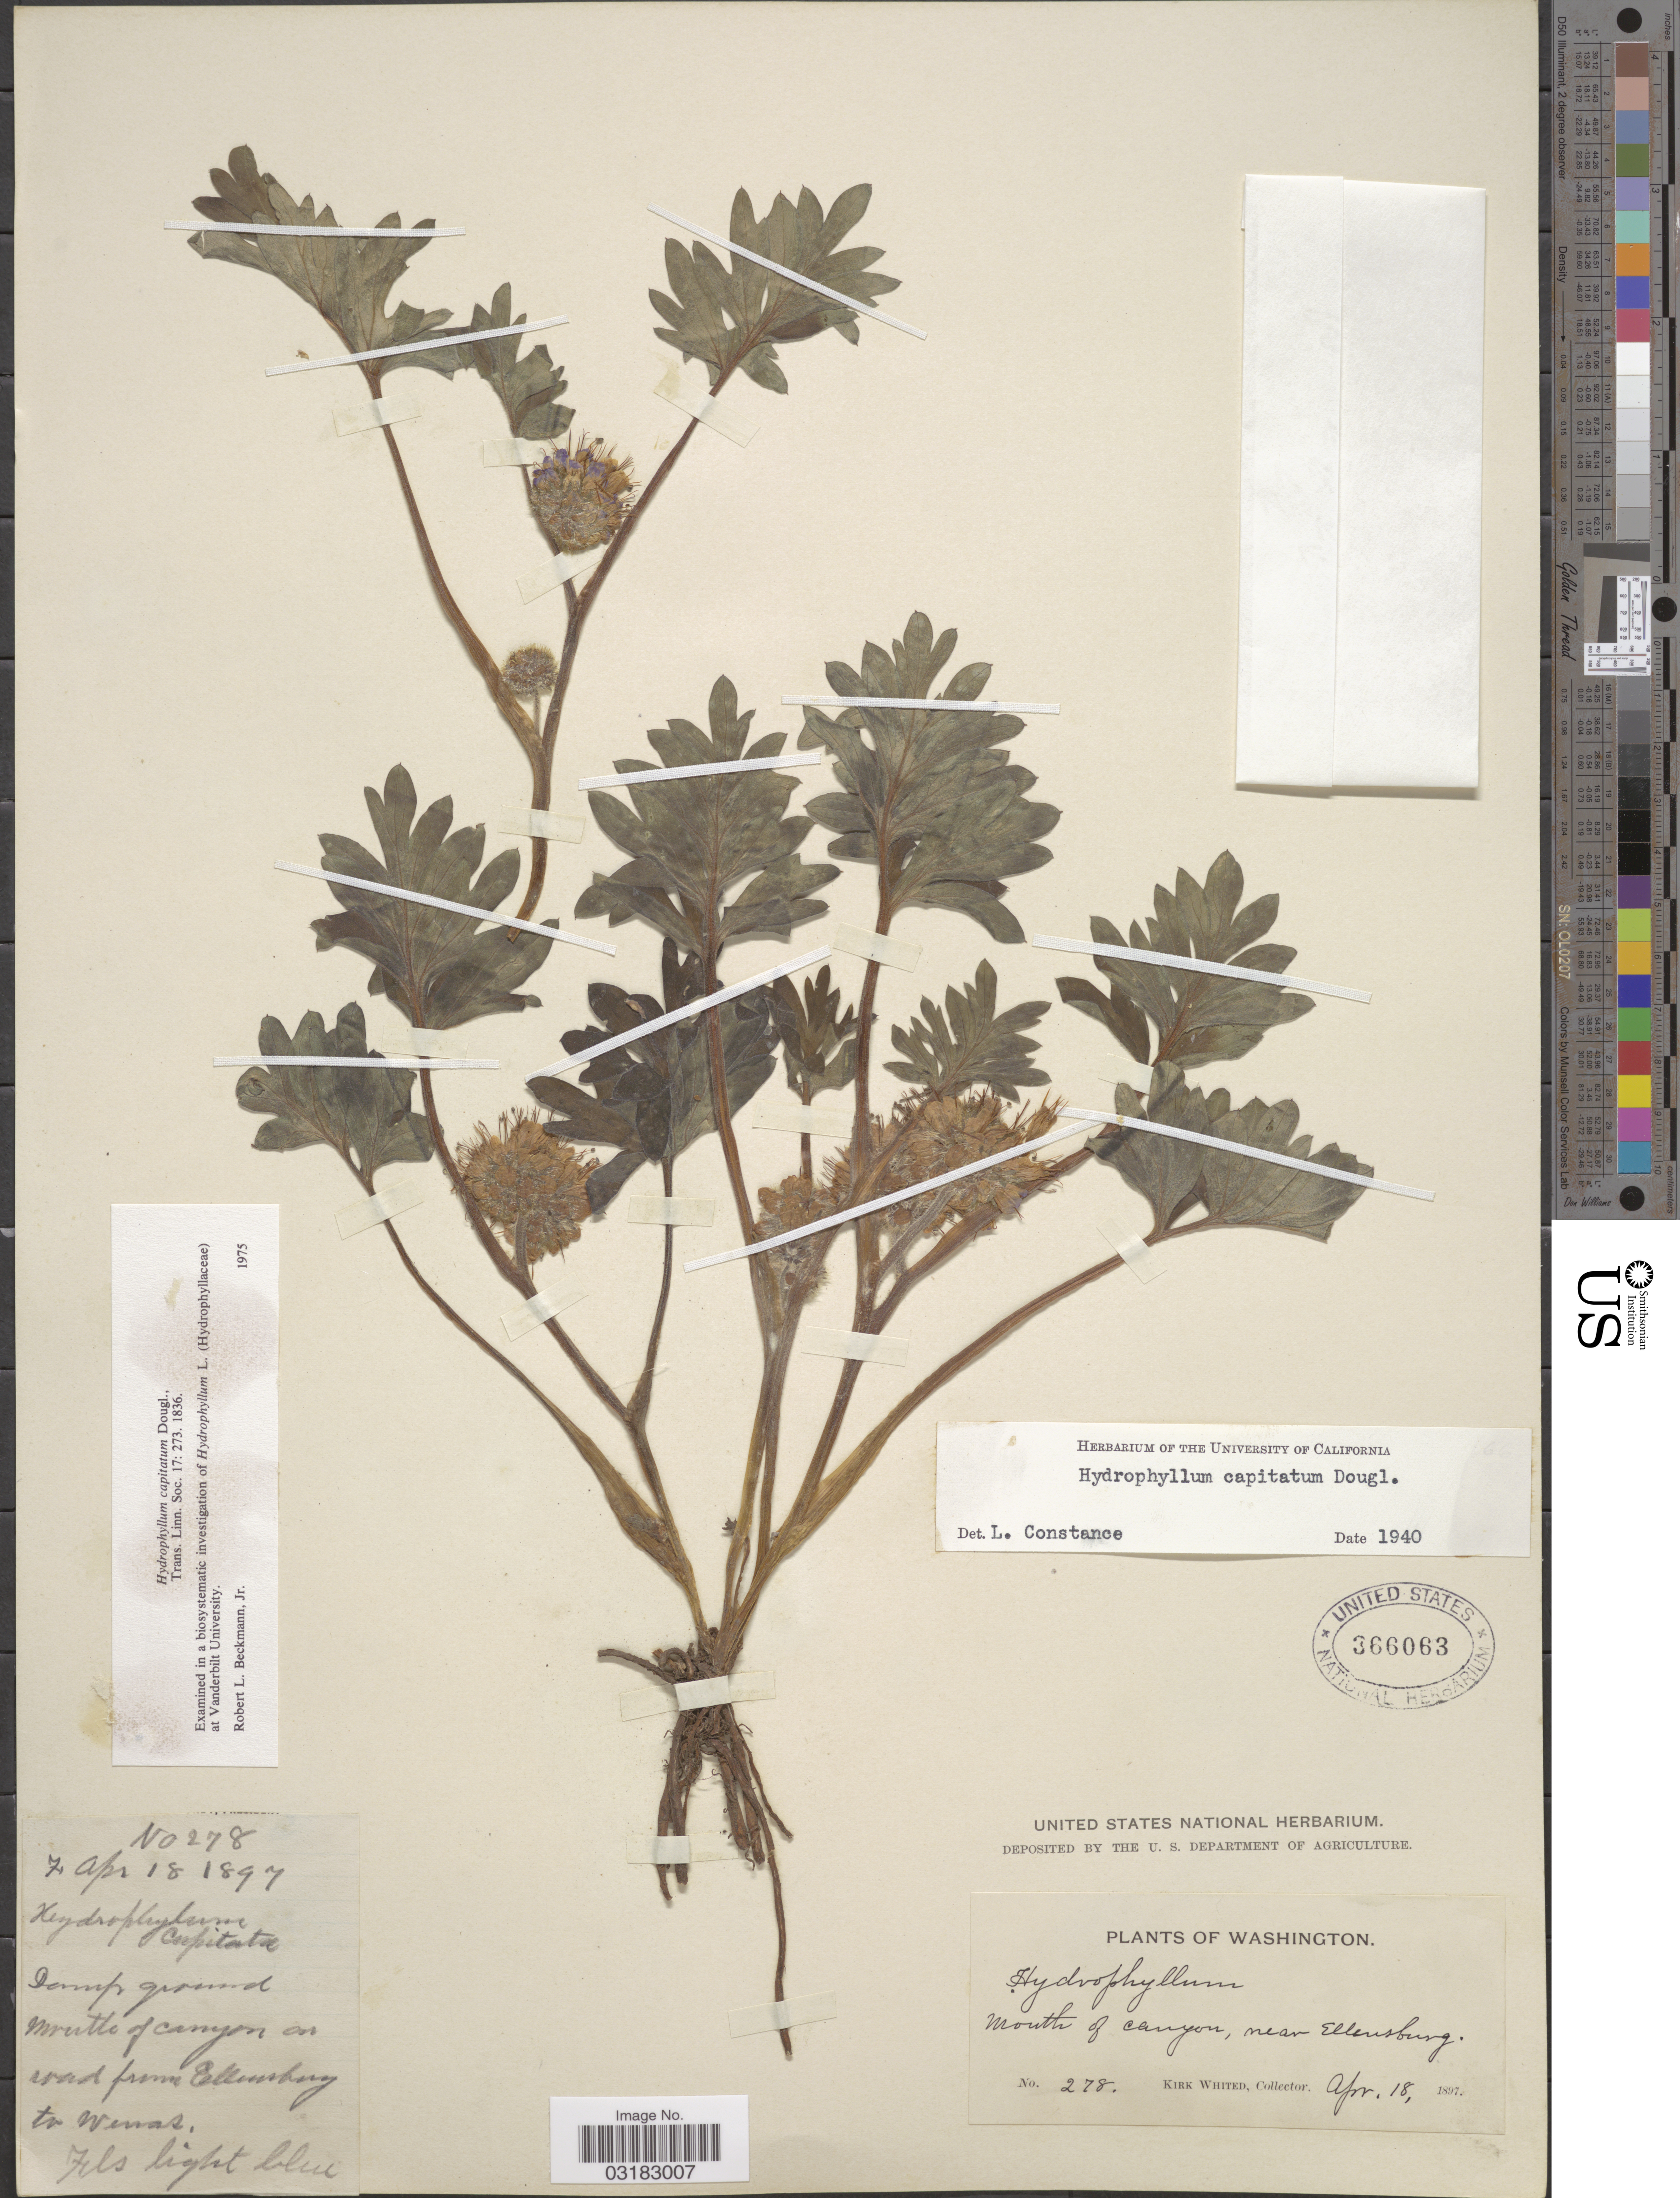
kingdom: Plantae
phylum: Tracheophyta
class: Magnoliopsida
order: Boraginales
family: Hydrophyllaceae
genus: Hydrophyllum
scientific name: Hydrophyllum capitatum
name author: Douglas ex Benth.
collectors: K. Whited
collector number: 278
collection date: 1897-04-18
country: United States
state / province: Washington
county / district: Kittitas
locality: Mouth of canyon, near Ellensburg.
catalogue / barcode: US 366063